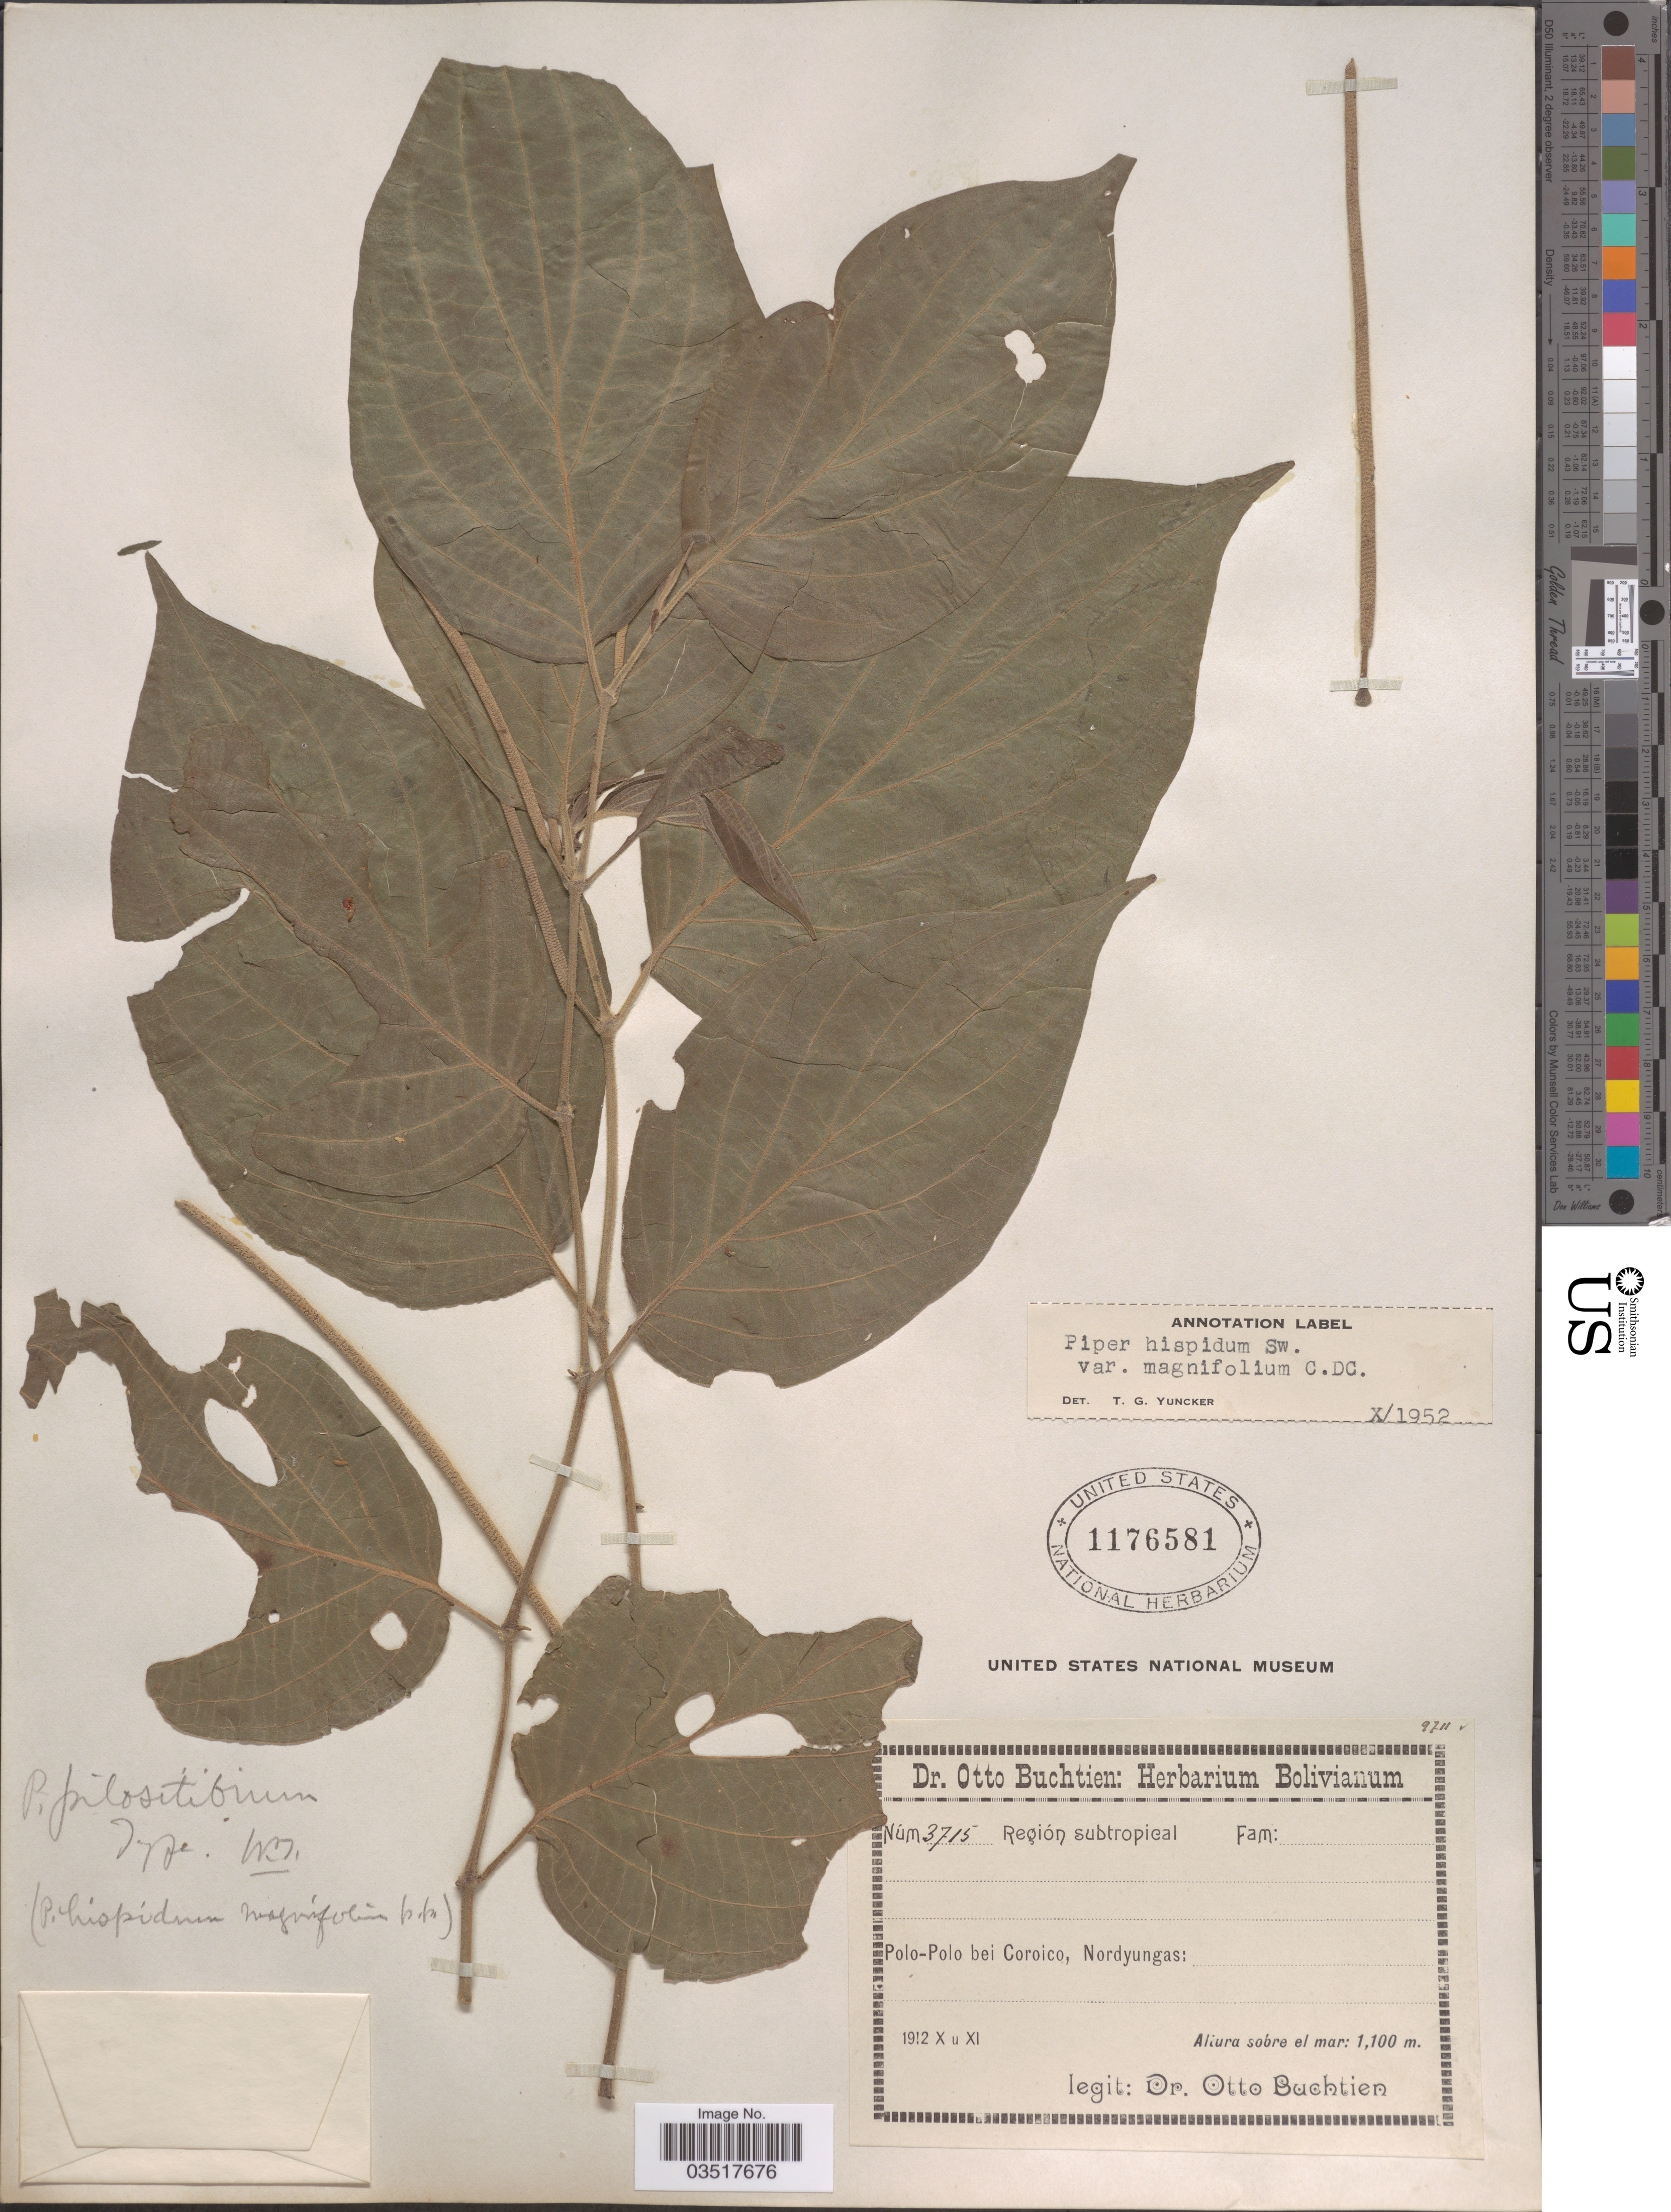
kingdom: Plantae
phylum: Tracheophyta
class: Magnoliopsida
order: Piperales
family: Piperaceae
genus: Piper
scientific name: Piper hispidum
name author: Sw.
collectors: O. Buchtien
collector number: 3715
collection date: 1912-10/1912-11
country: Bolivia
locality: Polo-Polo bei Coroico, Nordyungas.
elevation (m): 1100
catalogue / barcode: US 1176581